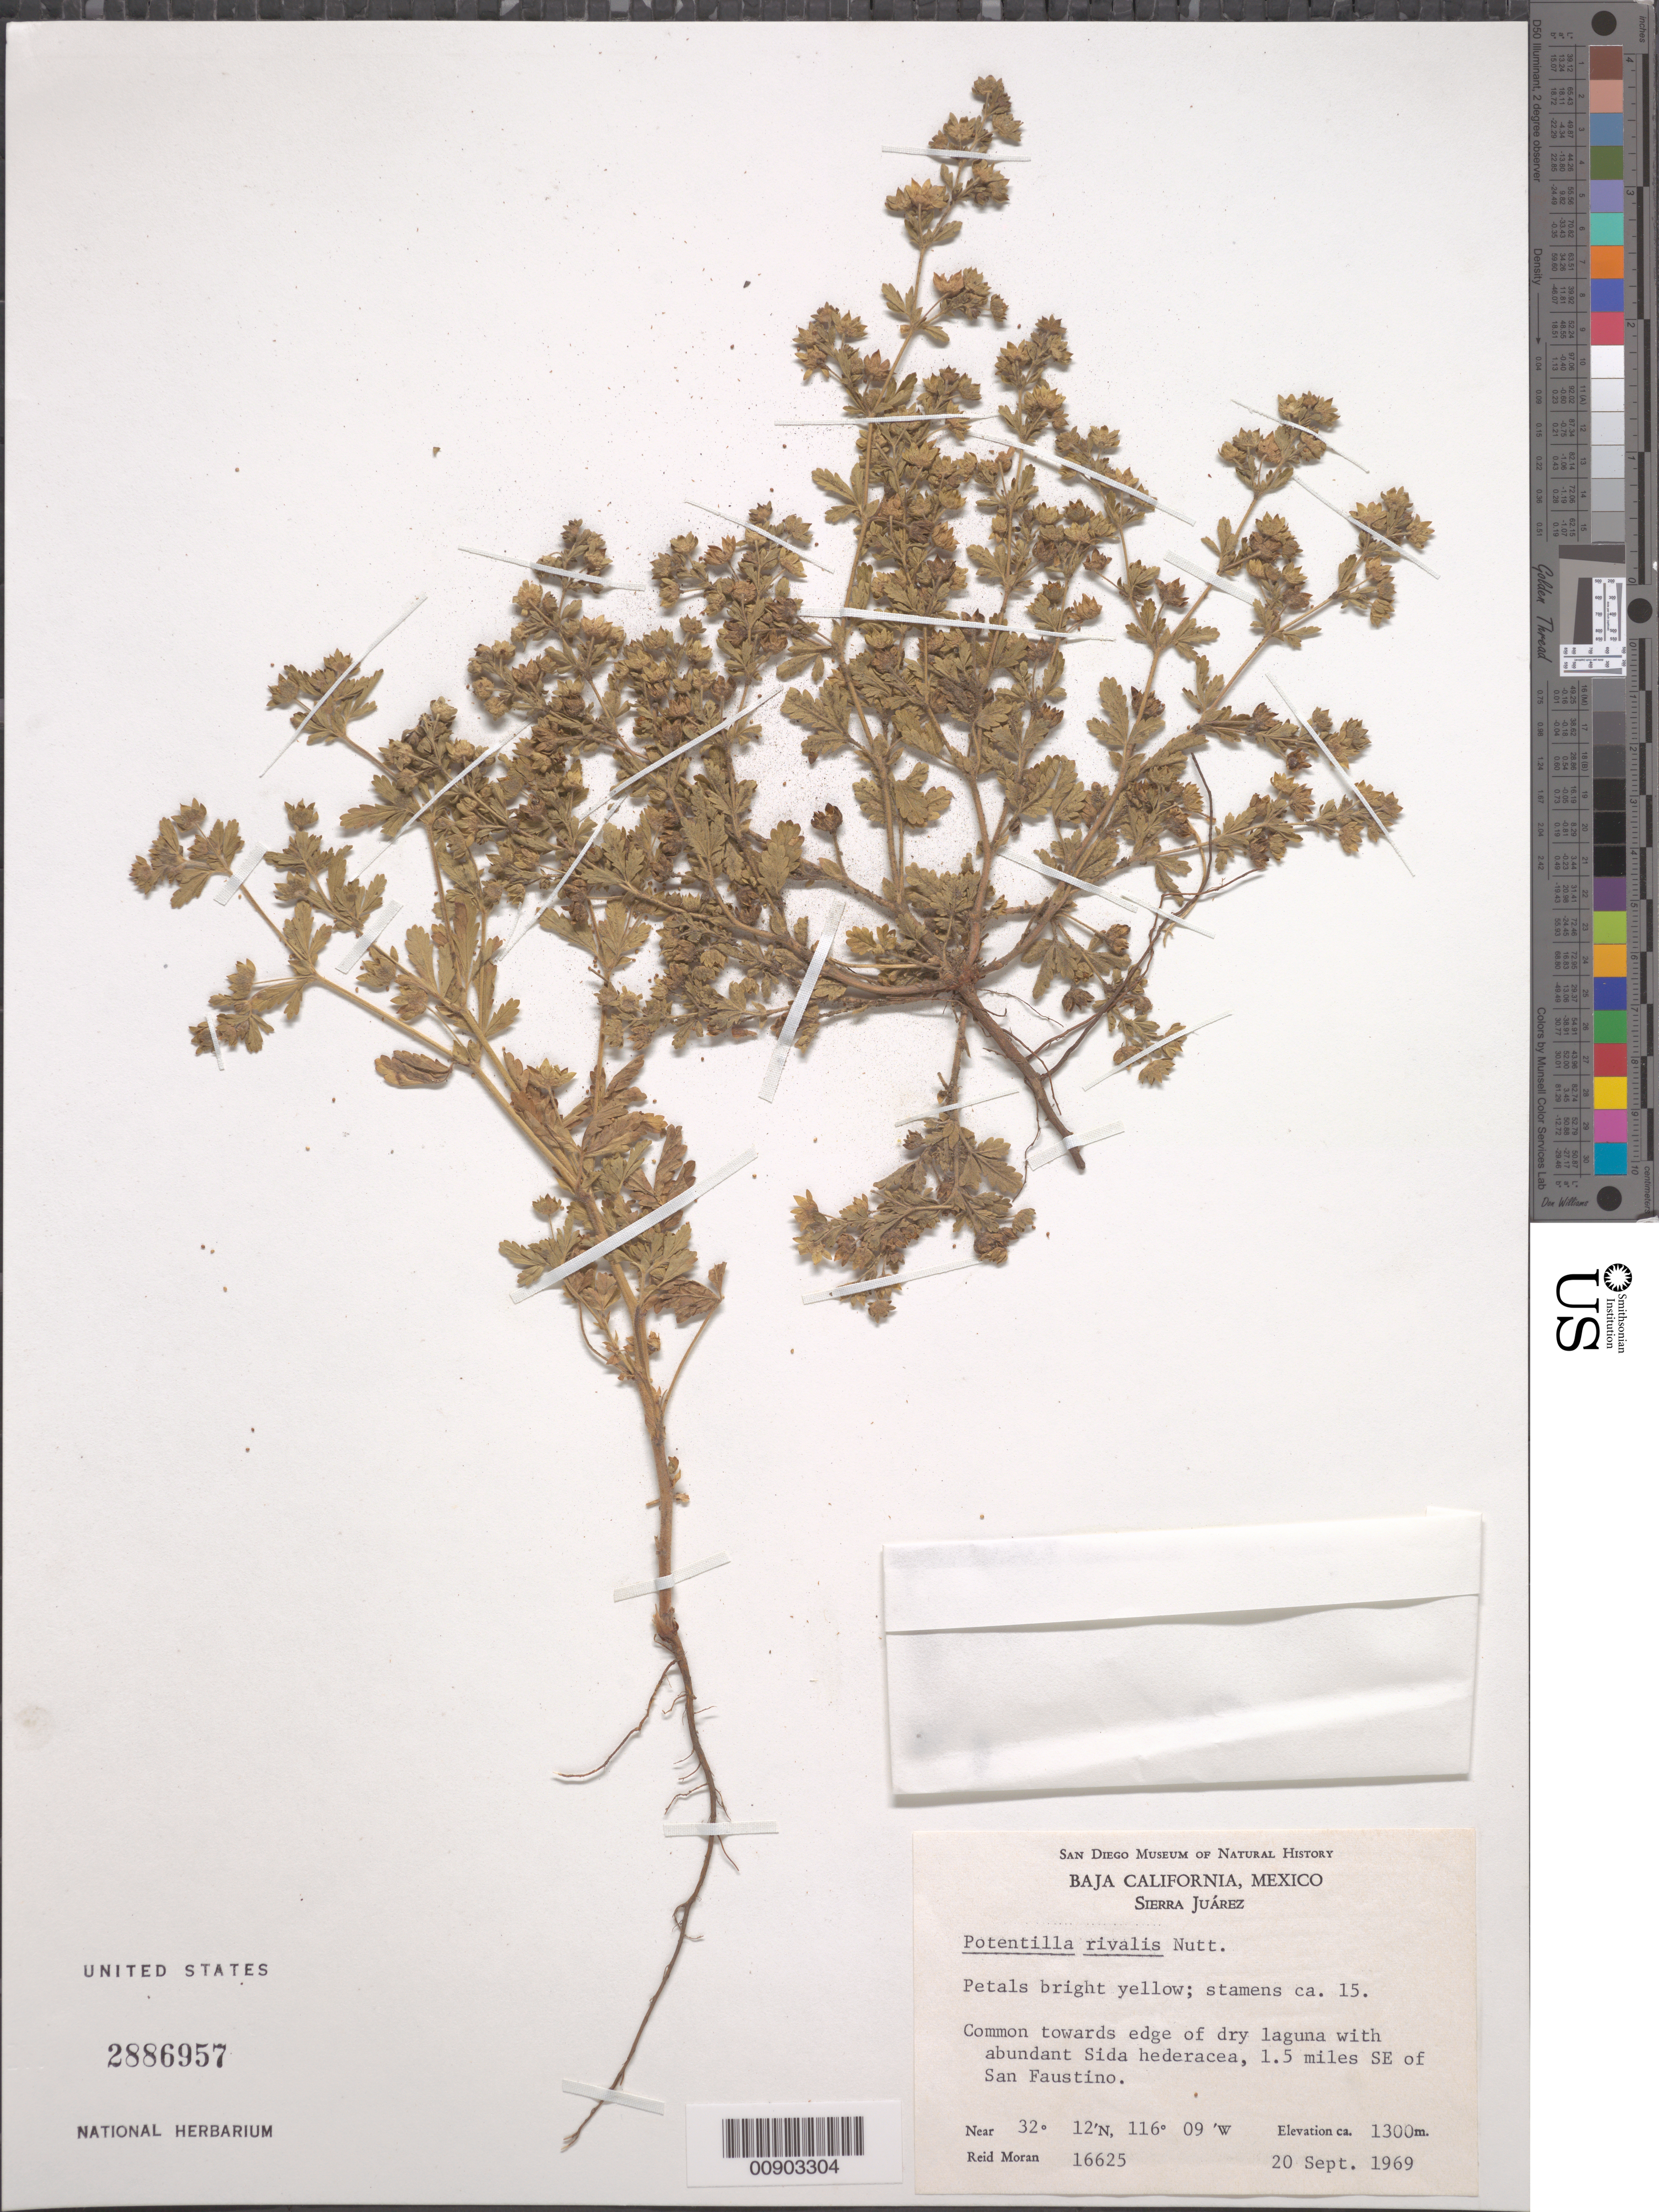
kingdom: Plantae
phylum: Tracheophyta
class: Magnoliopsida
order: Rosales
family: Rosaceae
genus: Potentilla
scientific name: Potentilla rivalis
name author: Nutt.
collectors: R. V. Moran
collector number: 16625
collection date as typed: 20 Sep 1969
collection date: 1969-09-20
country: Mexico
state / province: Baja California Norte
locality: Sierra Juárez, Baja California. 1.5 miles SE of San Faustino.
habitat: Towards edge of dry laguna with abundant Sida hederacea.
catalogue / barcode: US 2886957